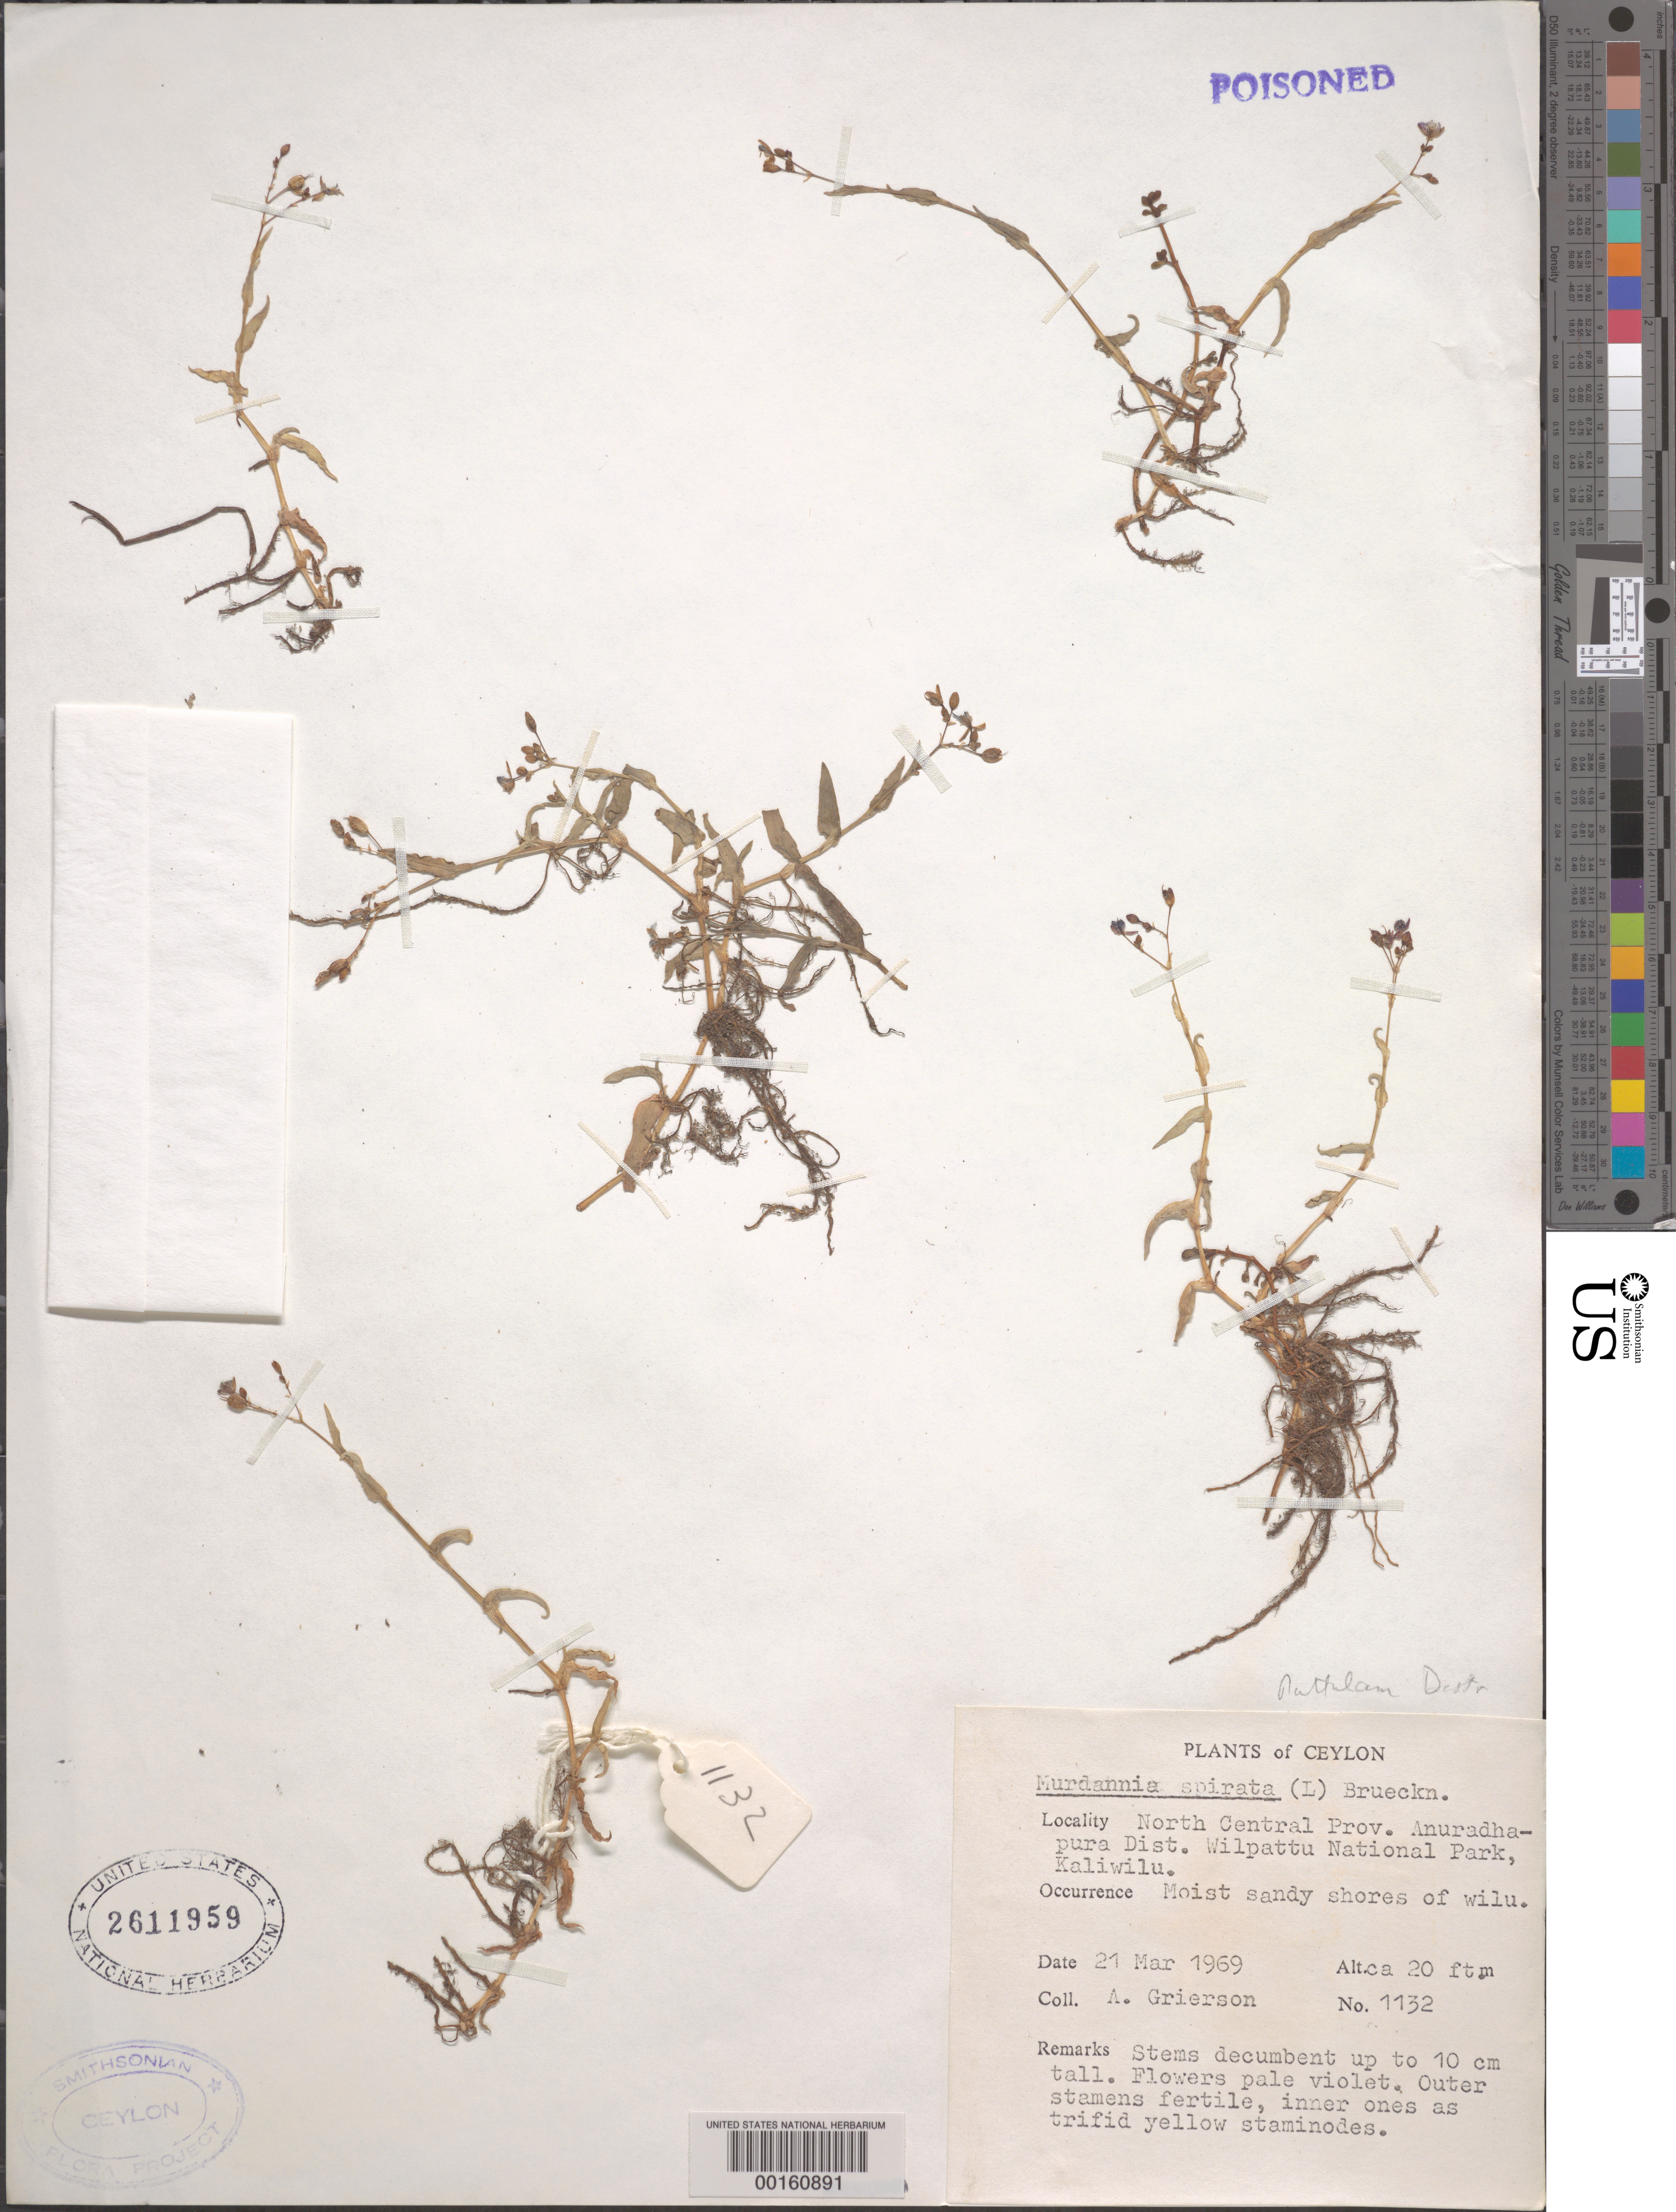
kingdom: Plantae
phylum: Tracheophyta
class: Liliopsida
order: Commelinales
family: Commelinaceae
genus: Murdannia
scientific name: Murdannia spirata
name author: (L.) G. Brückn.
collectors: A. Grierson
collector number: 1132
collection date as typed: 21 Mar 1969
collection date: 1969-03-21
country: Sri Lanka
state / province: North Central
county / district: Anuradhapura Dist.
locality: Wilpattu national park, kaliwilu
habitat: Moist, sandy shores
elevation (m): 6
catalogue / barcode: US 2611959